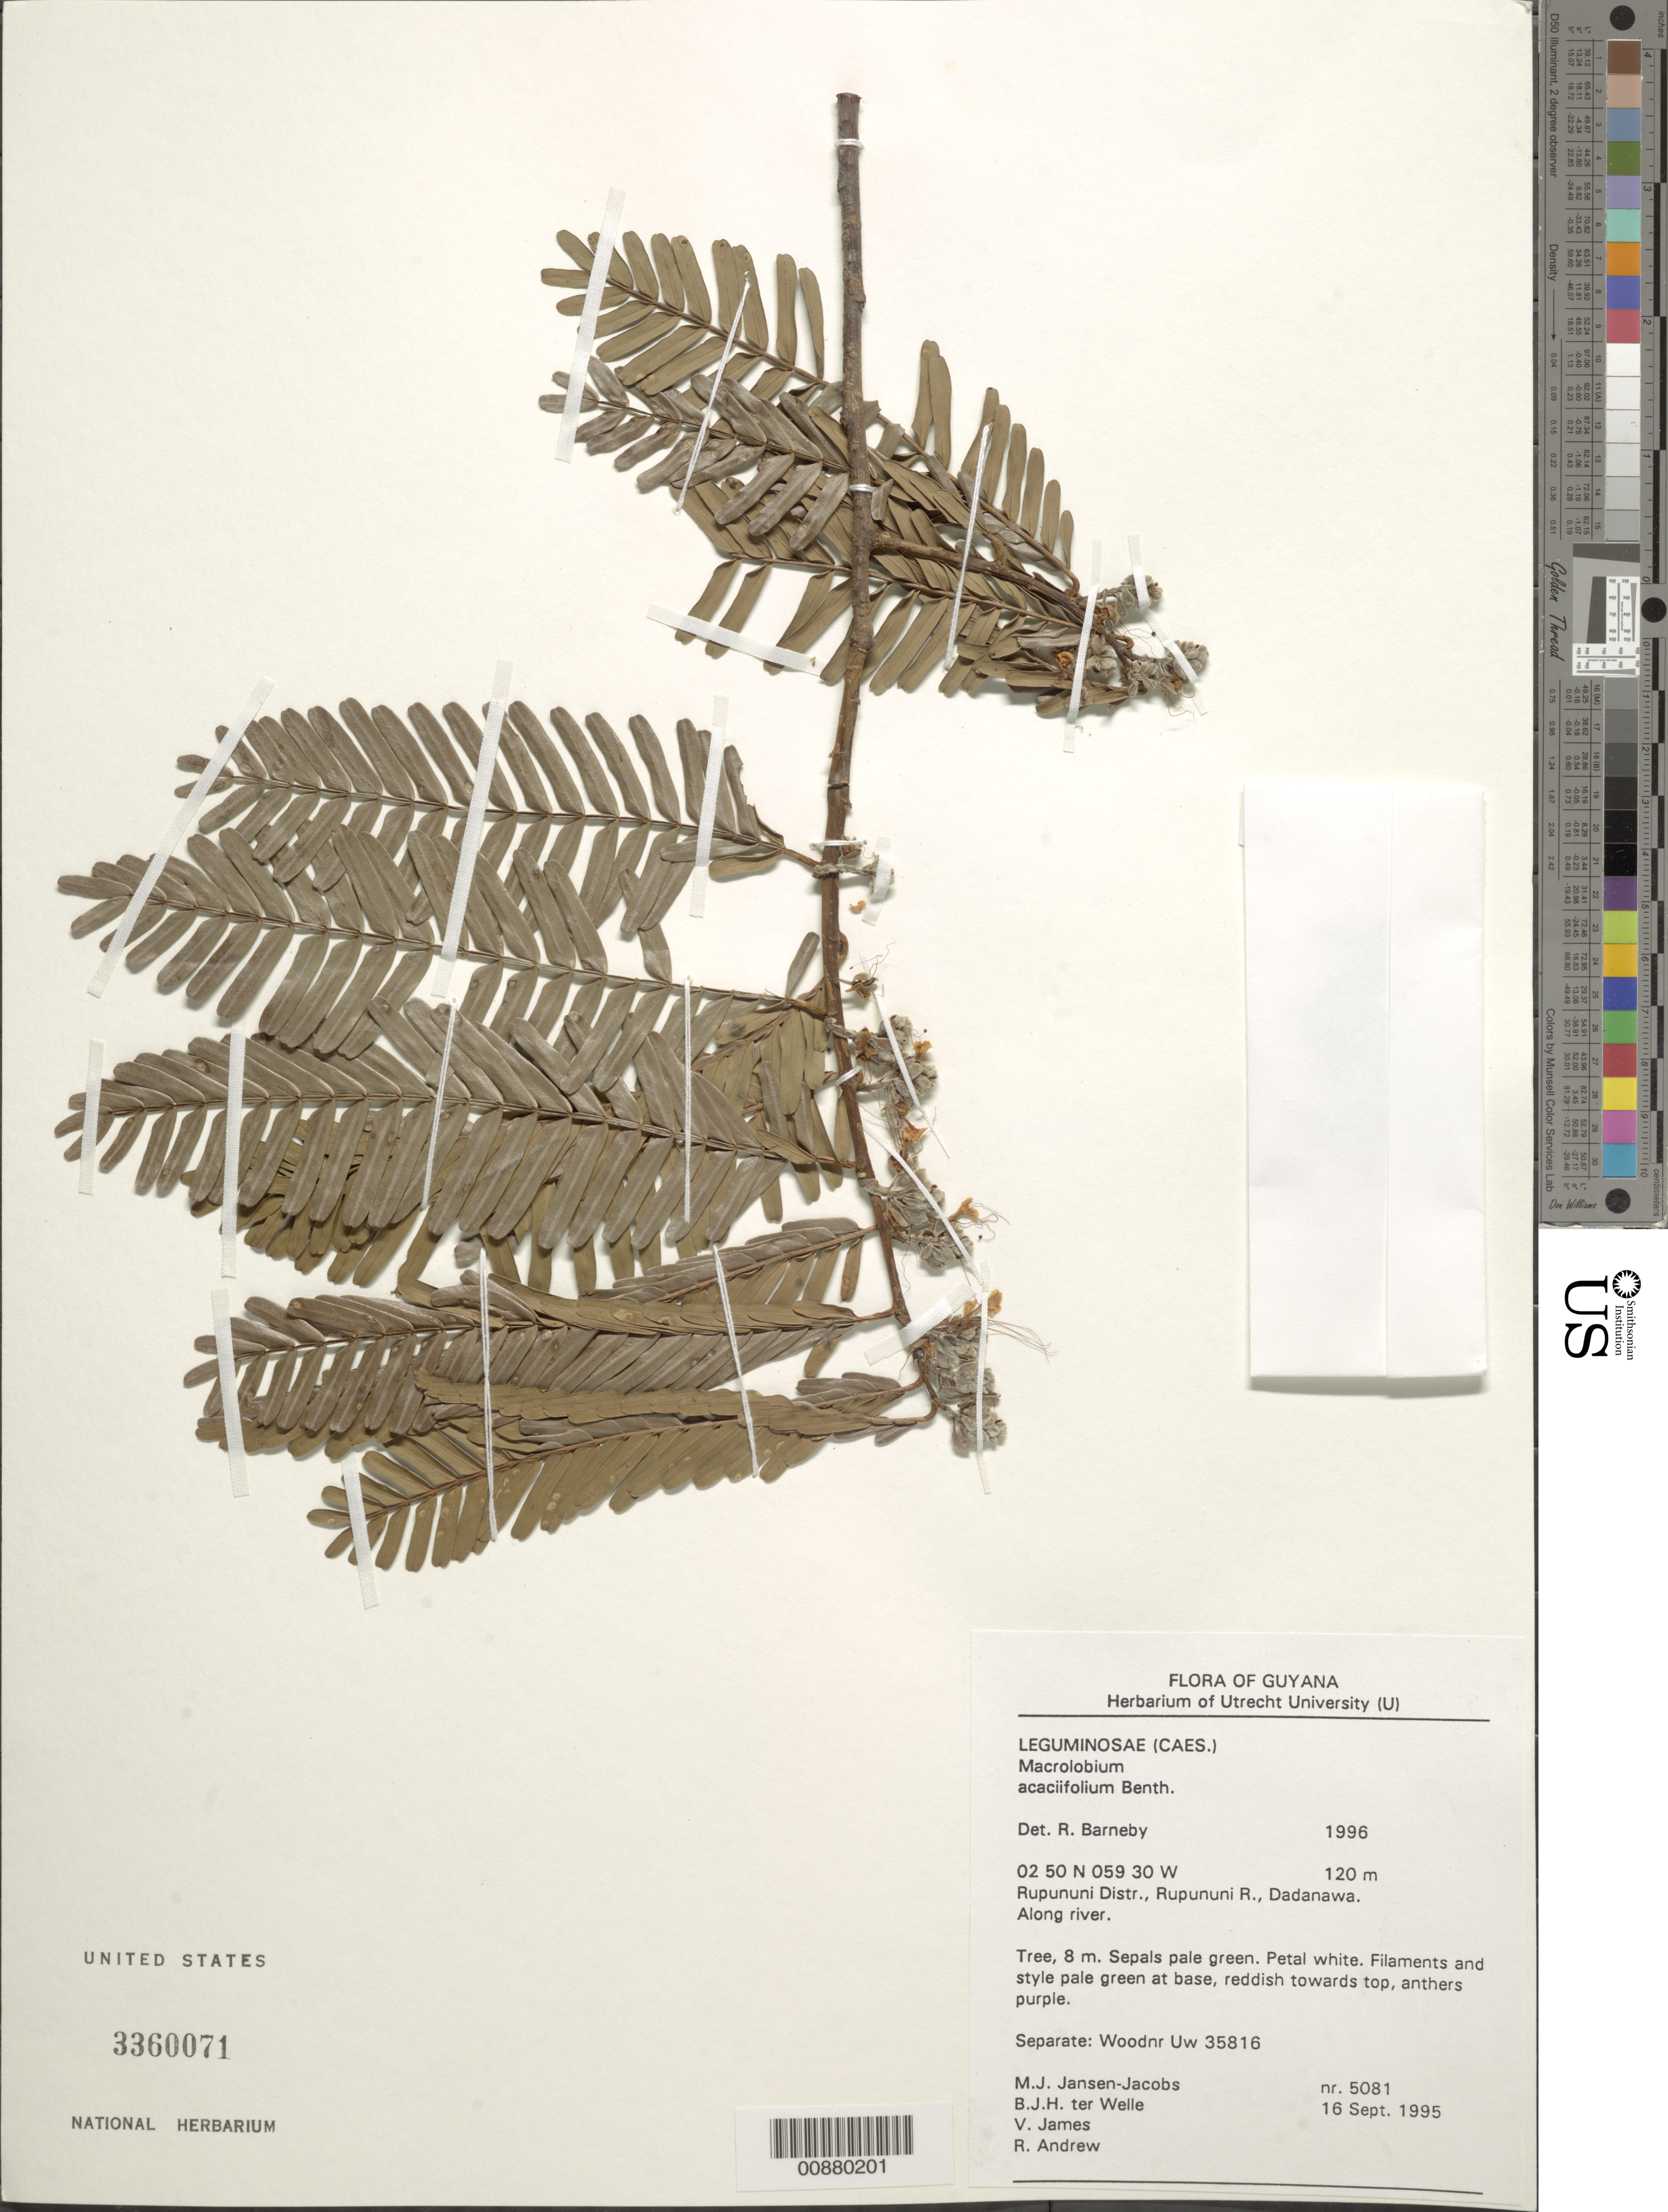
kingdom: Plantae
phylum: Tracheophyta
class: Magnoliopsida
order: Fabales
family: Fabaceae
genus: Macrolobium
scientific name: Macrolobium acaciifolium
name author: (Benth.) Benth.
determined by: Barneby, Rupert C., (NY)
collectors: M. J. Jansen-Jacobs, B. Welle, V. James & R. Andrew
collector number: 5081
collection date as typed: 16-Sep-95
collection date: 1995-09-16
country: Guyana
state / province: U. Takutu-U. Essequibo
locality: Dadanawa, Rupununi River, Rupununi District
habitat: Along river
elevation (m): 120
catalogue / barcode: US 3360071